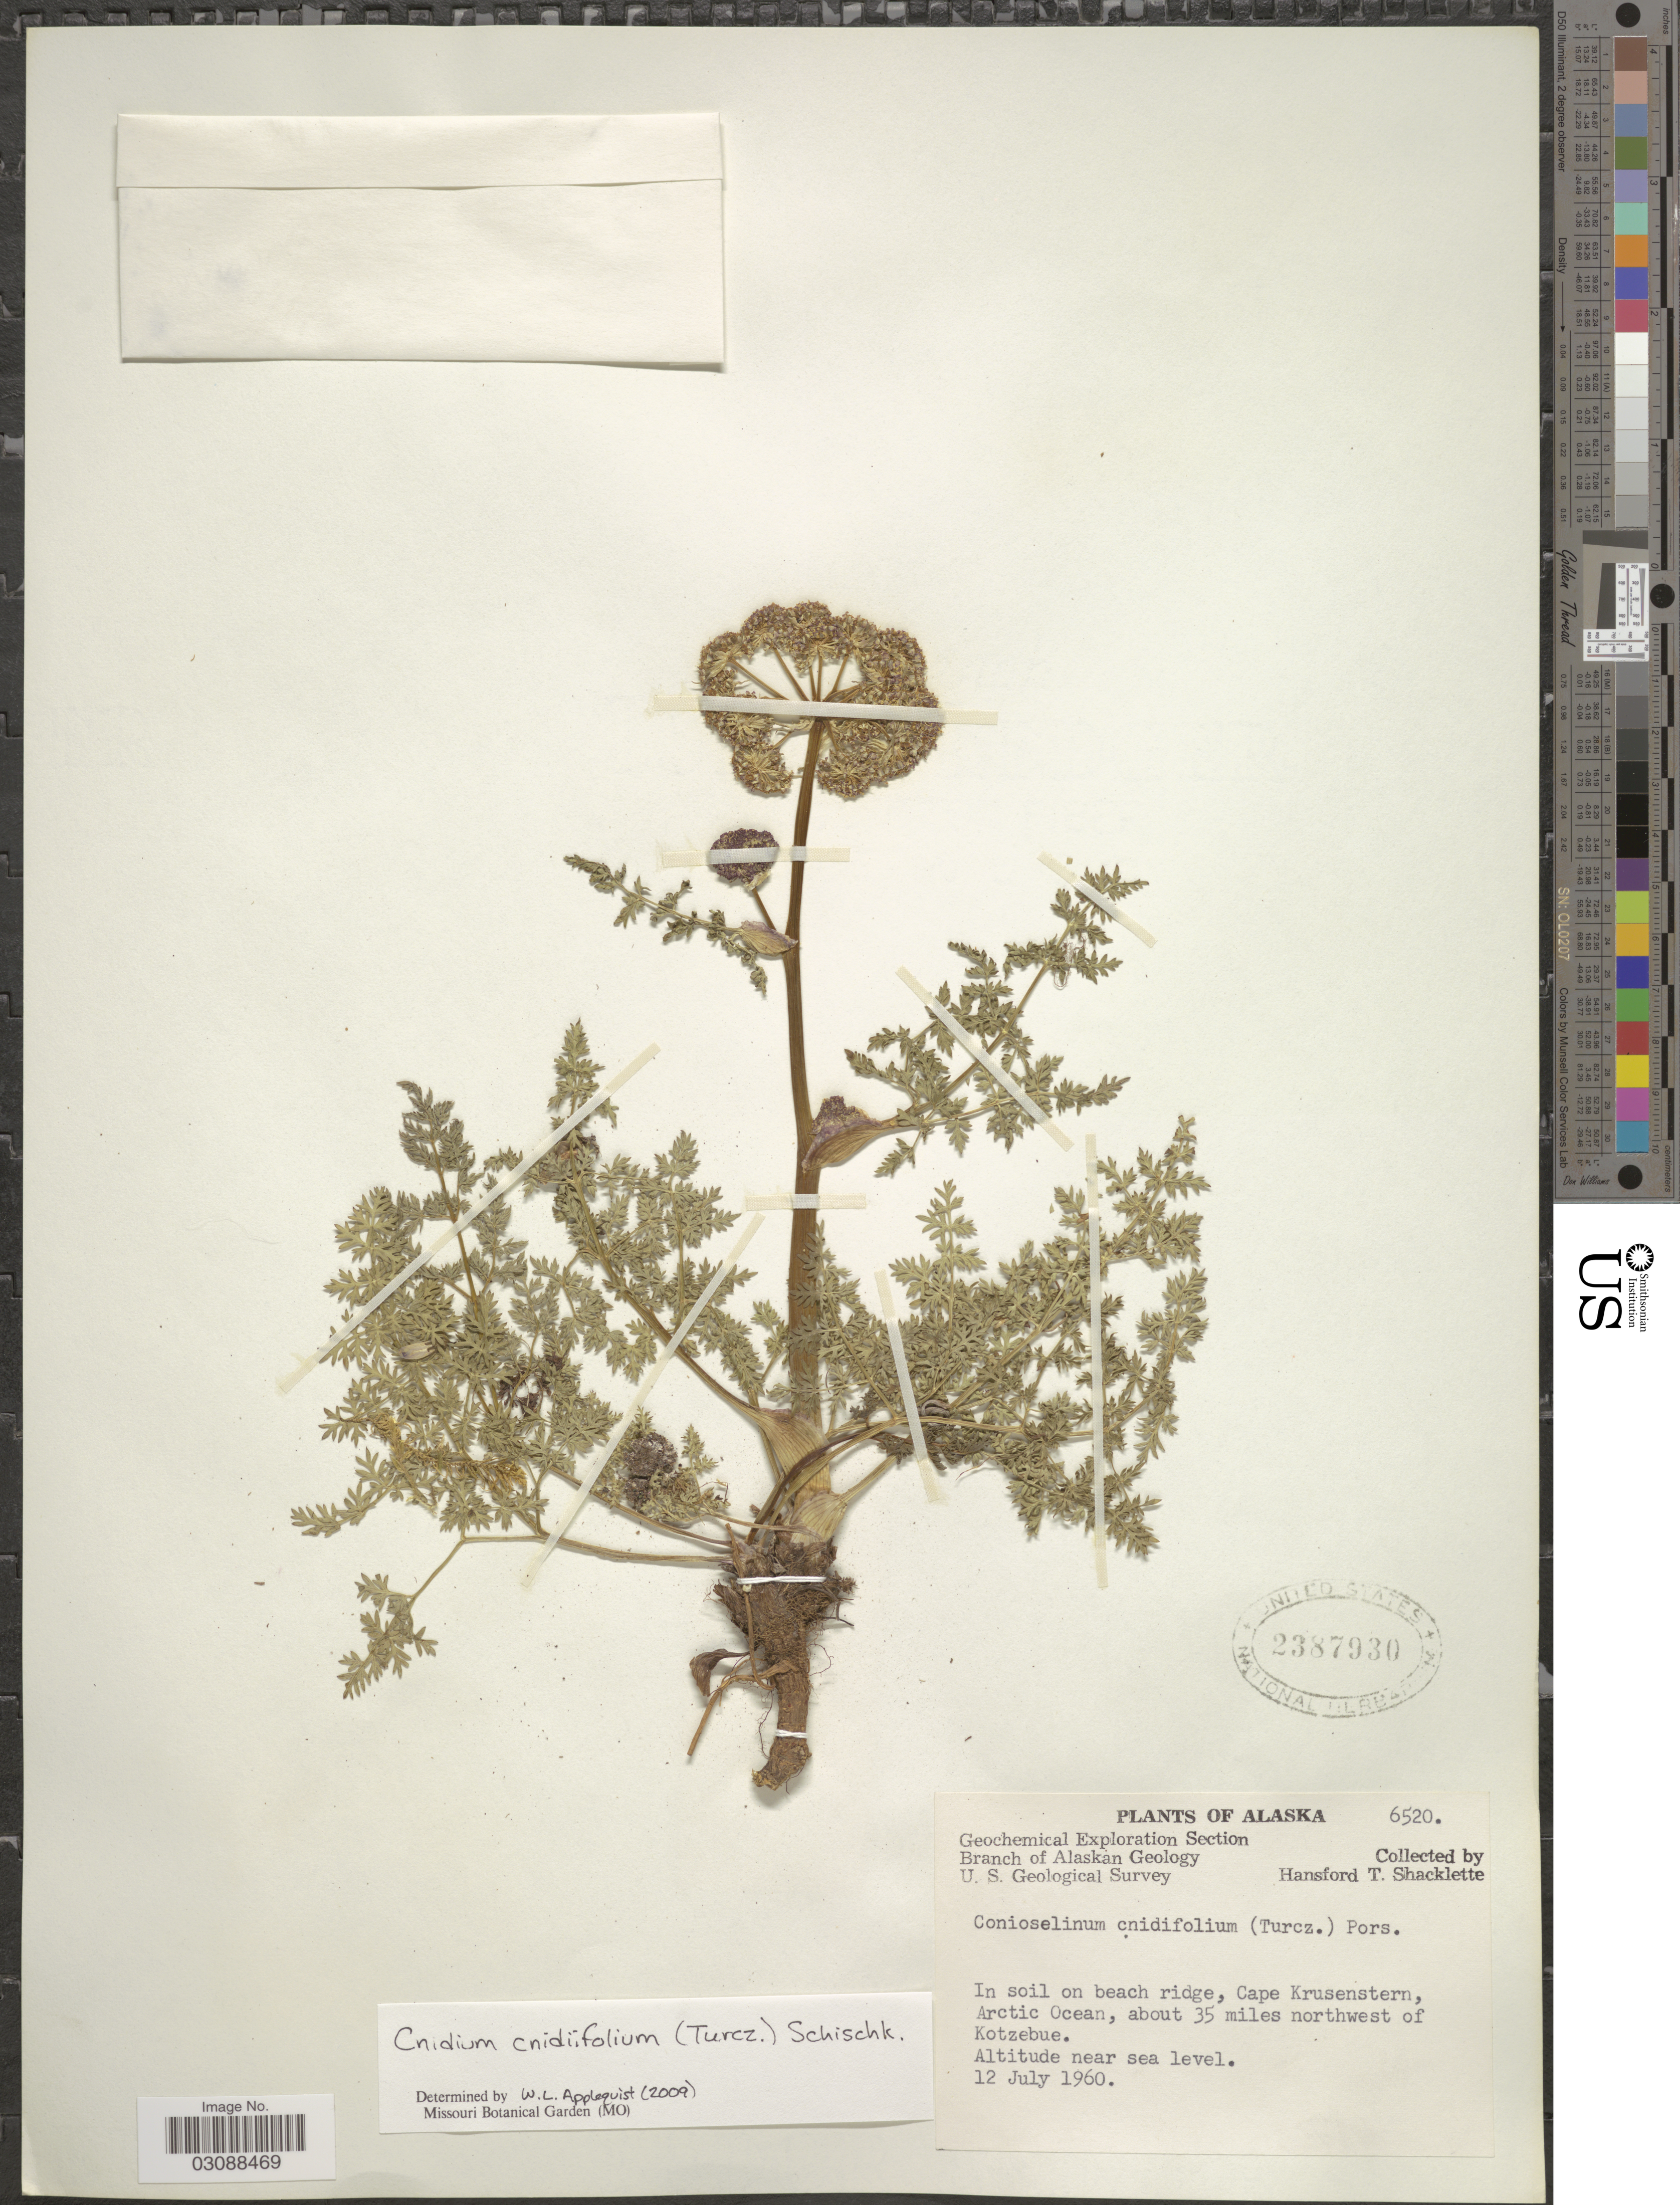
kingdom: Plantae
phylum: Tracheophyta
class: Magnoliopsida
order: Apiales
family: Apiaceae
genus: Cnidium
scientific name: Cnidium cnidiifolium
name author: (Turcz.) Schischk.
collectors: H. Shacklette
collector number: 6520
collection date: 1960-07-12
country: United States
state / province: Alaska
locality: In soil on beach ridge, Cape Krusenstern, Arctic Ocean, about 35 miles northwest of Kotzebue.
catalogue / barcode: US 2387930